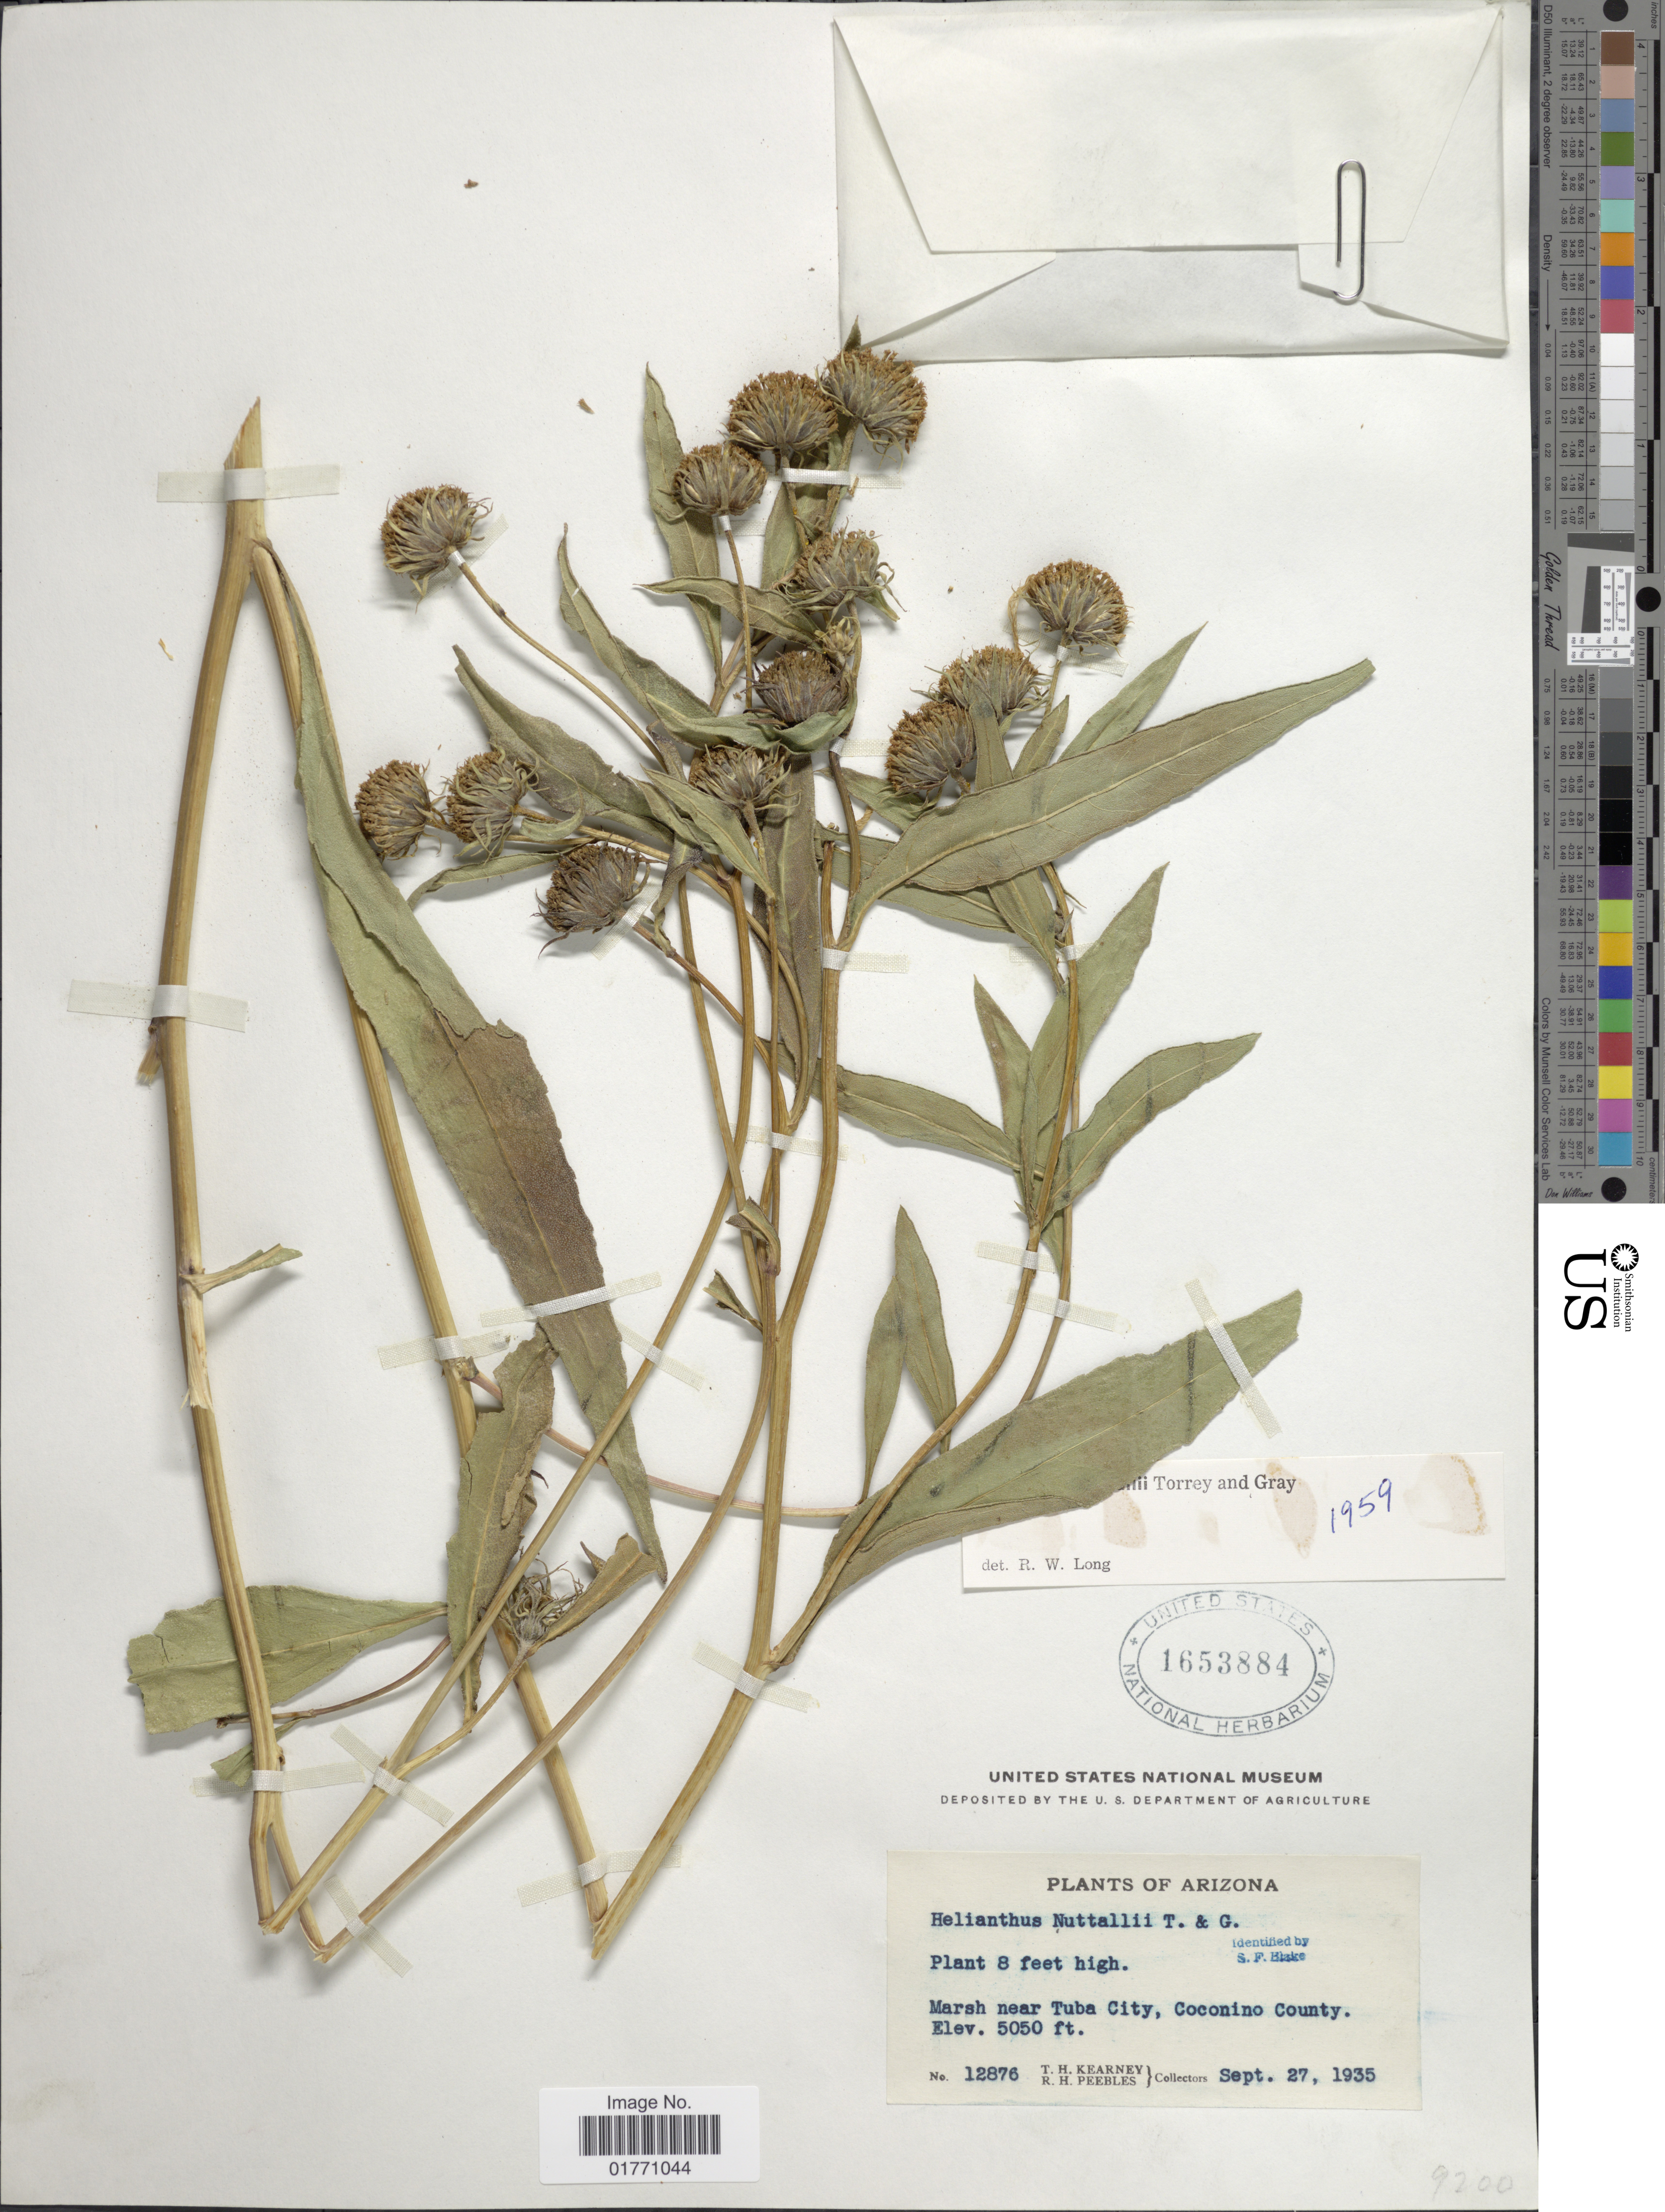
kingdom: Plantae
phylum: Tracheophyta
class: Magnoliopsida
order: Asterales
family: Asteraceae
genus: Helianthus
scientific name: Helianthus nuttallii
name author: Torr. & A. Gray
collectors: T. H. Kearney & R. H. Peebles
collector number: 12876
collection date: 1935-09-27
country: United States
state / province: Arizona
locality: Marsh near Tuva City, Coconino County.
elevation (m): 1539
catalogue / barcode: US 1653884